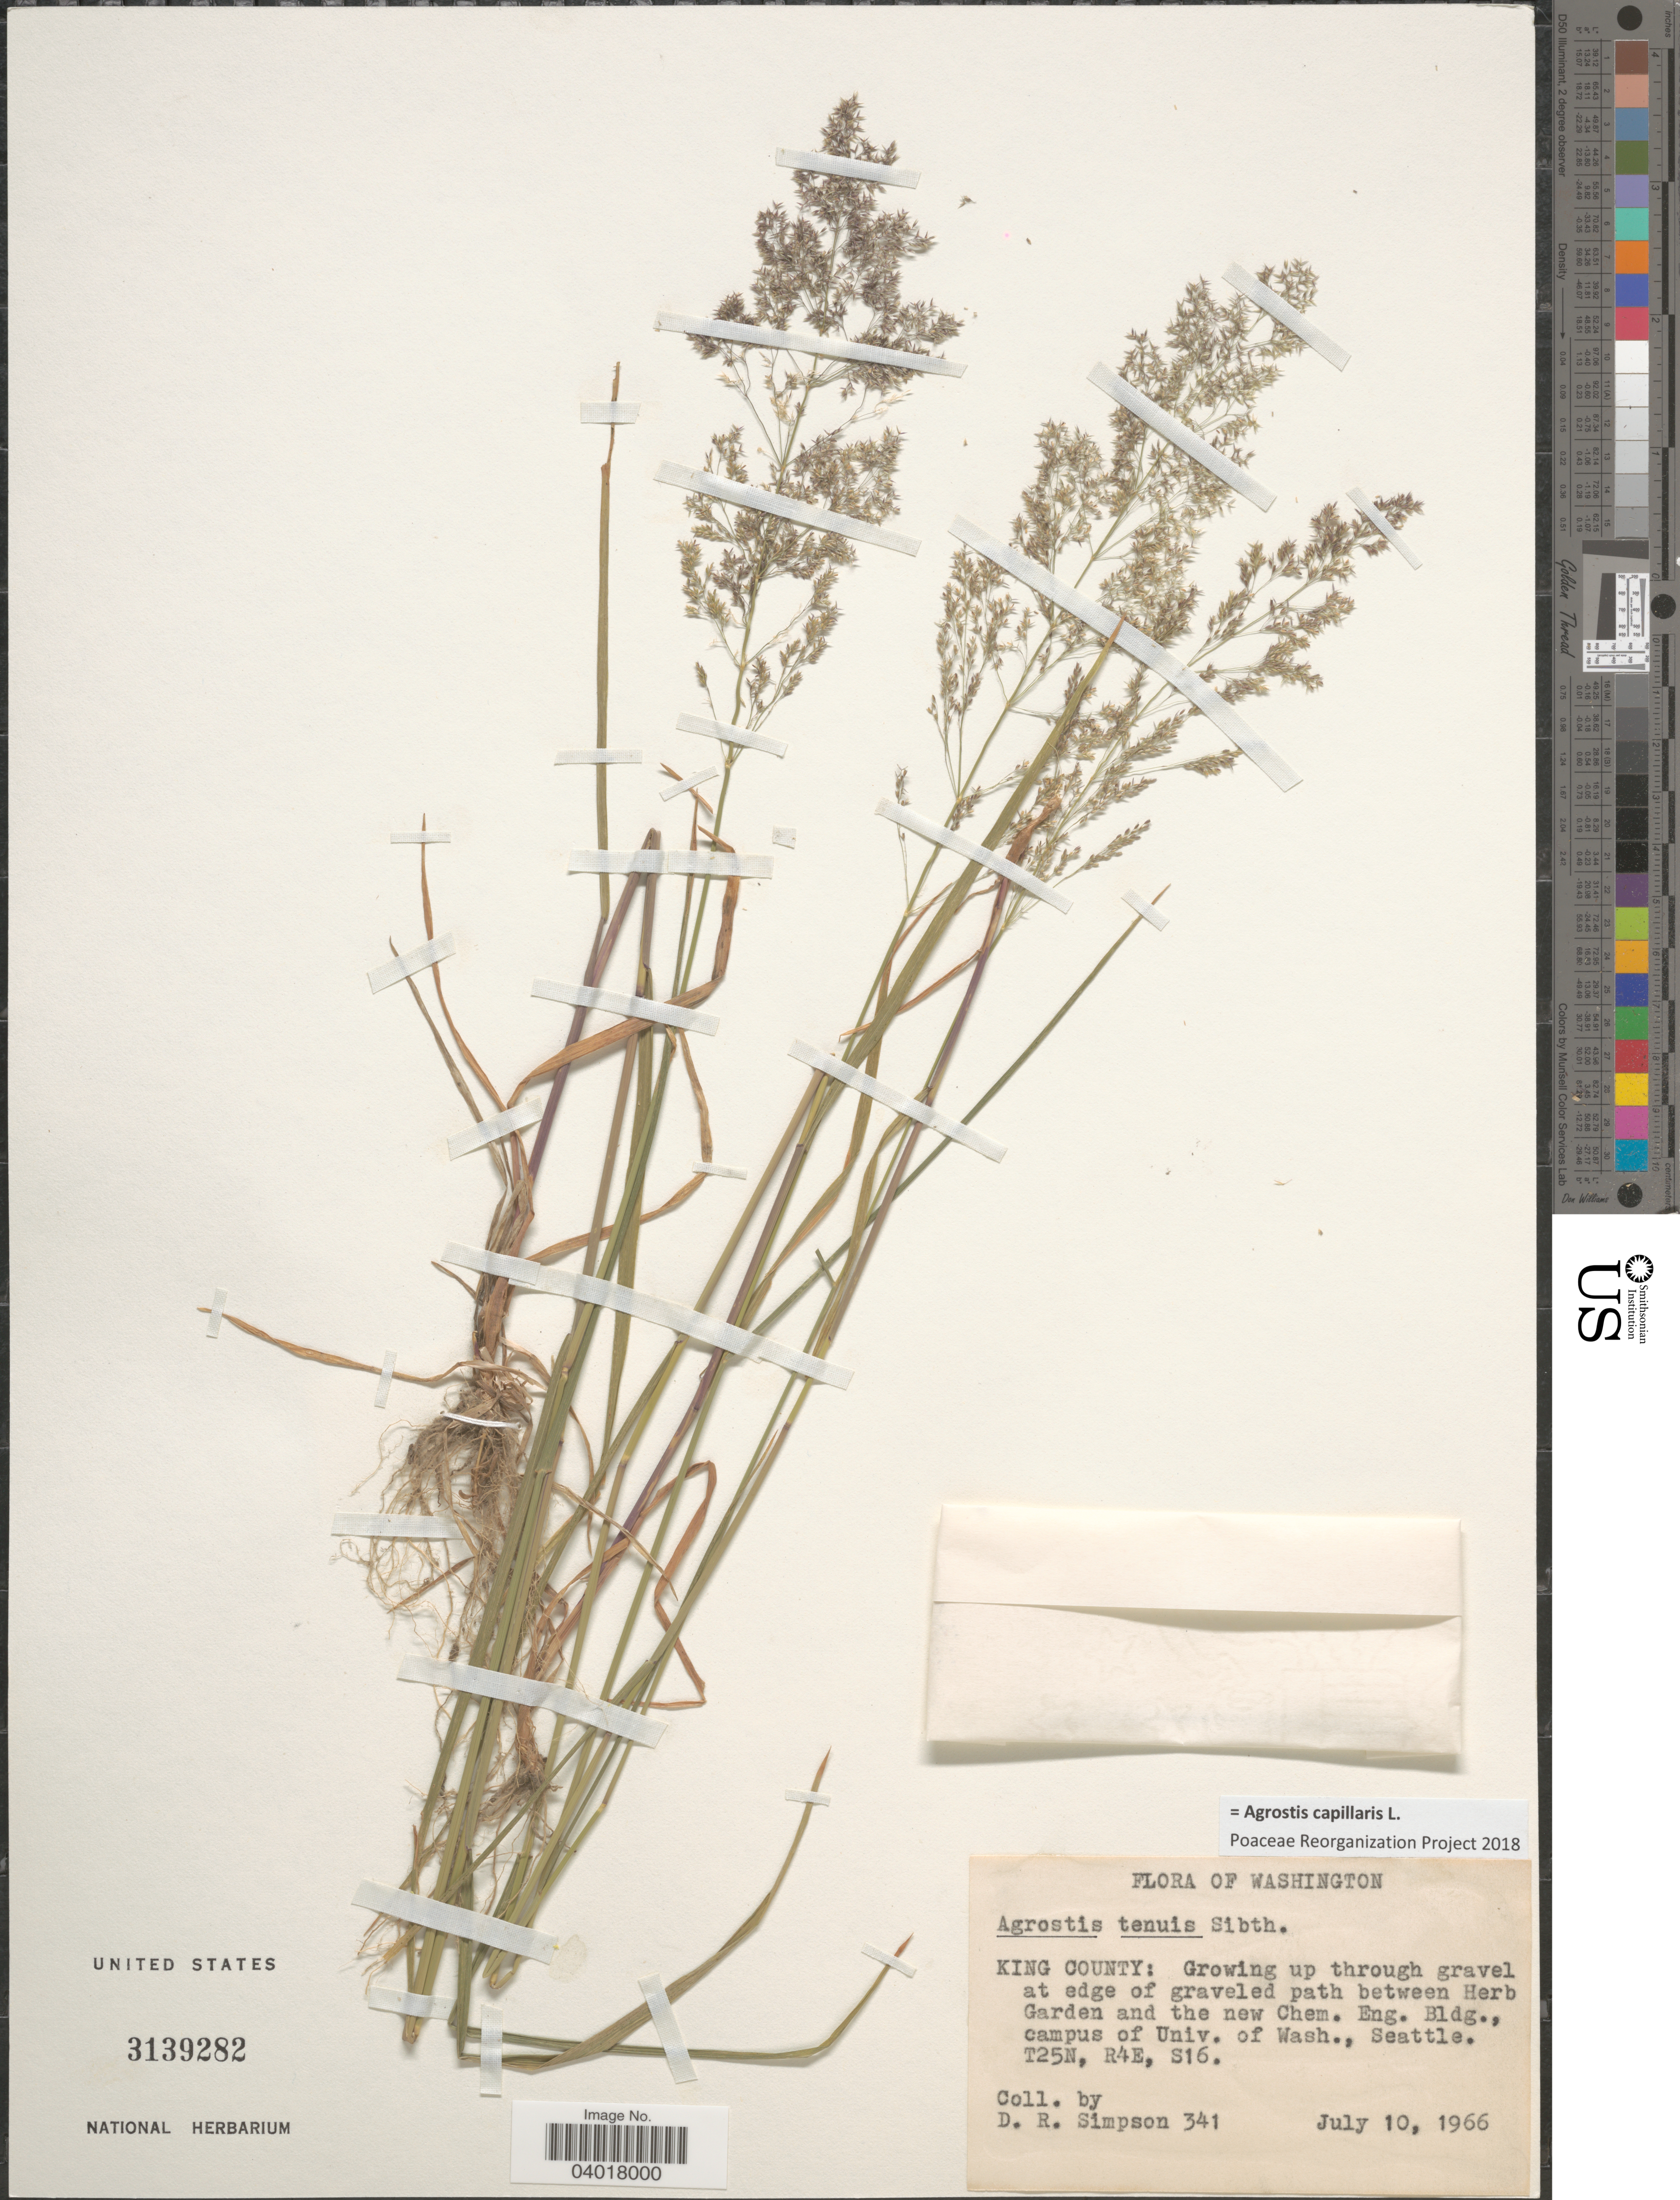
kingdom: Plantae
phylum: Tracheophyta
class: Liliopsida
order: Poales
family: Poaceae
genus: Agrostis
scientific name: Agrostis capillaris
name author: L.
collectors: D. R. Simpson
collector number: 341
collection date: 1966-07-10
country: United States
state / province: Washington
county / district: King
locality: King County: Growing up through gravel at edge of graveled path between Herb Garden and the new Chem. Eng. Bldg., campus of Univ. of Wash., Seattle. T25N, R4E, S16.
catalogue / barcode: US 3139282